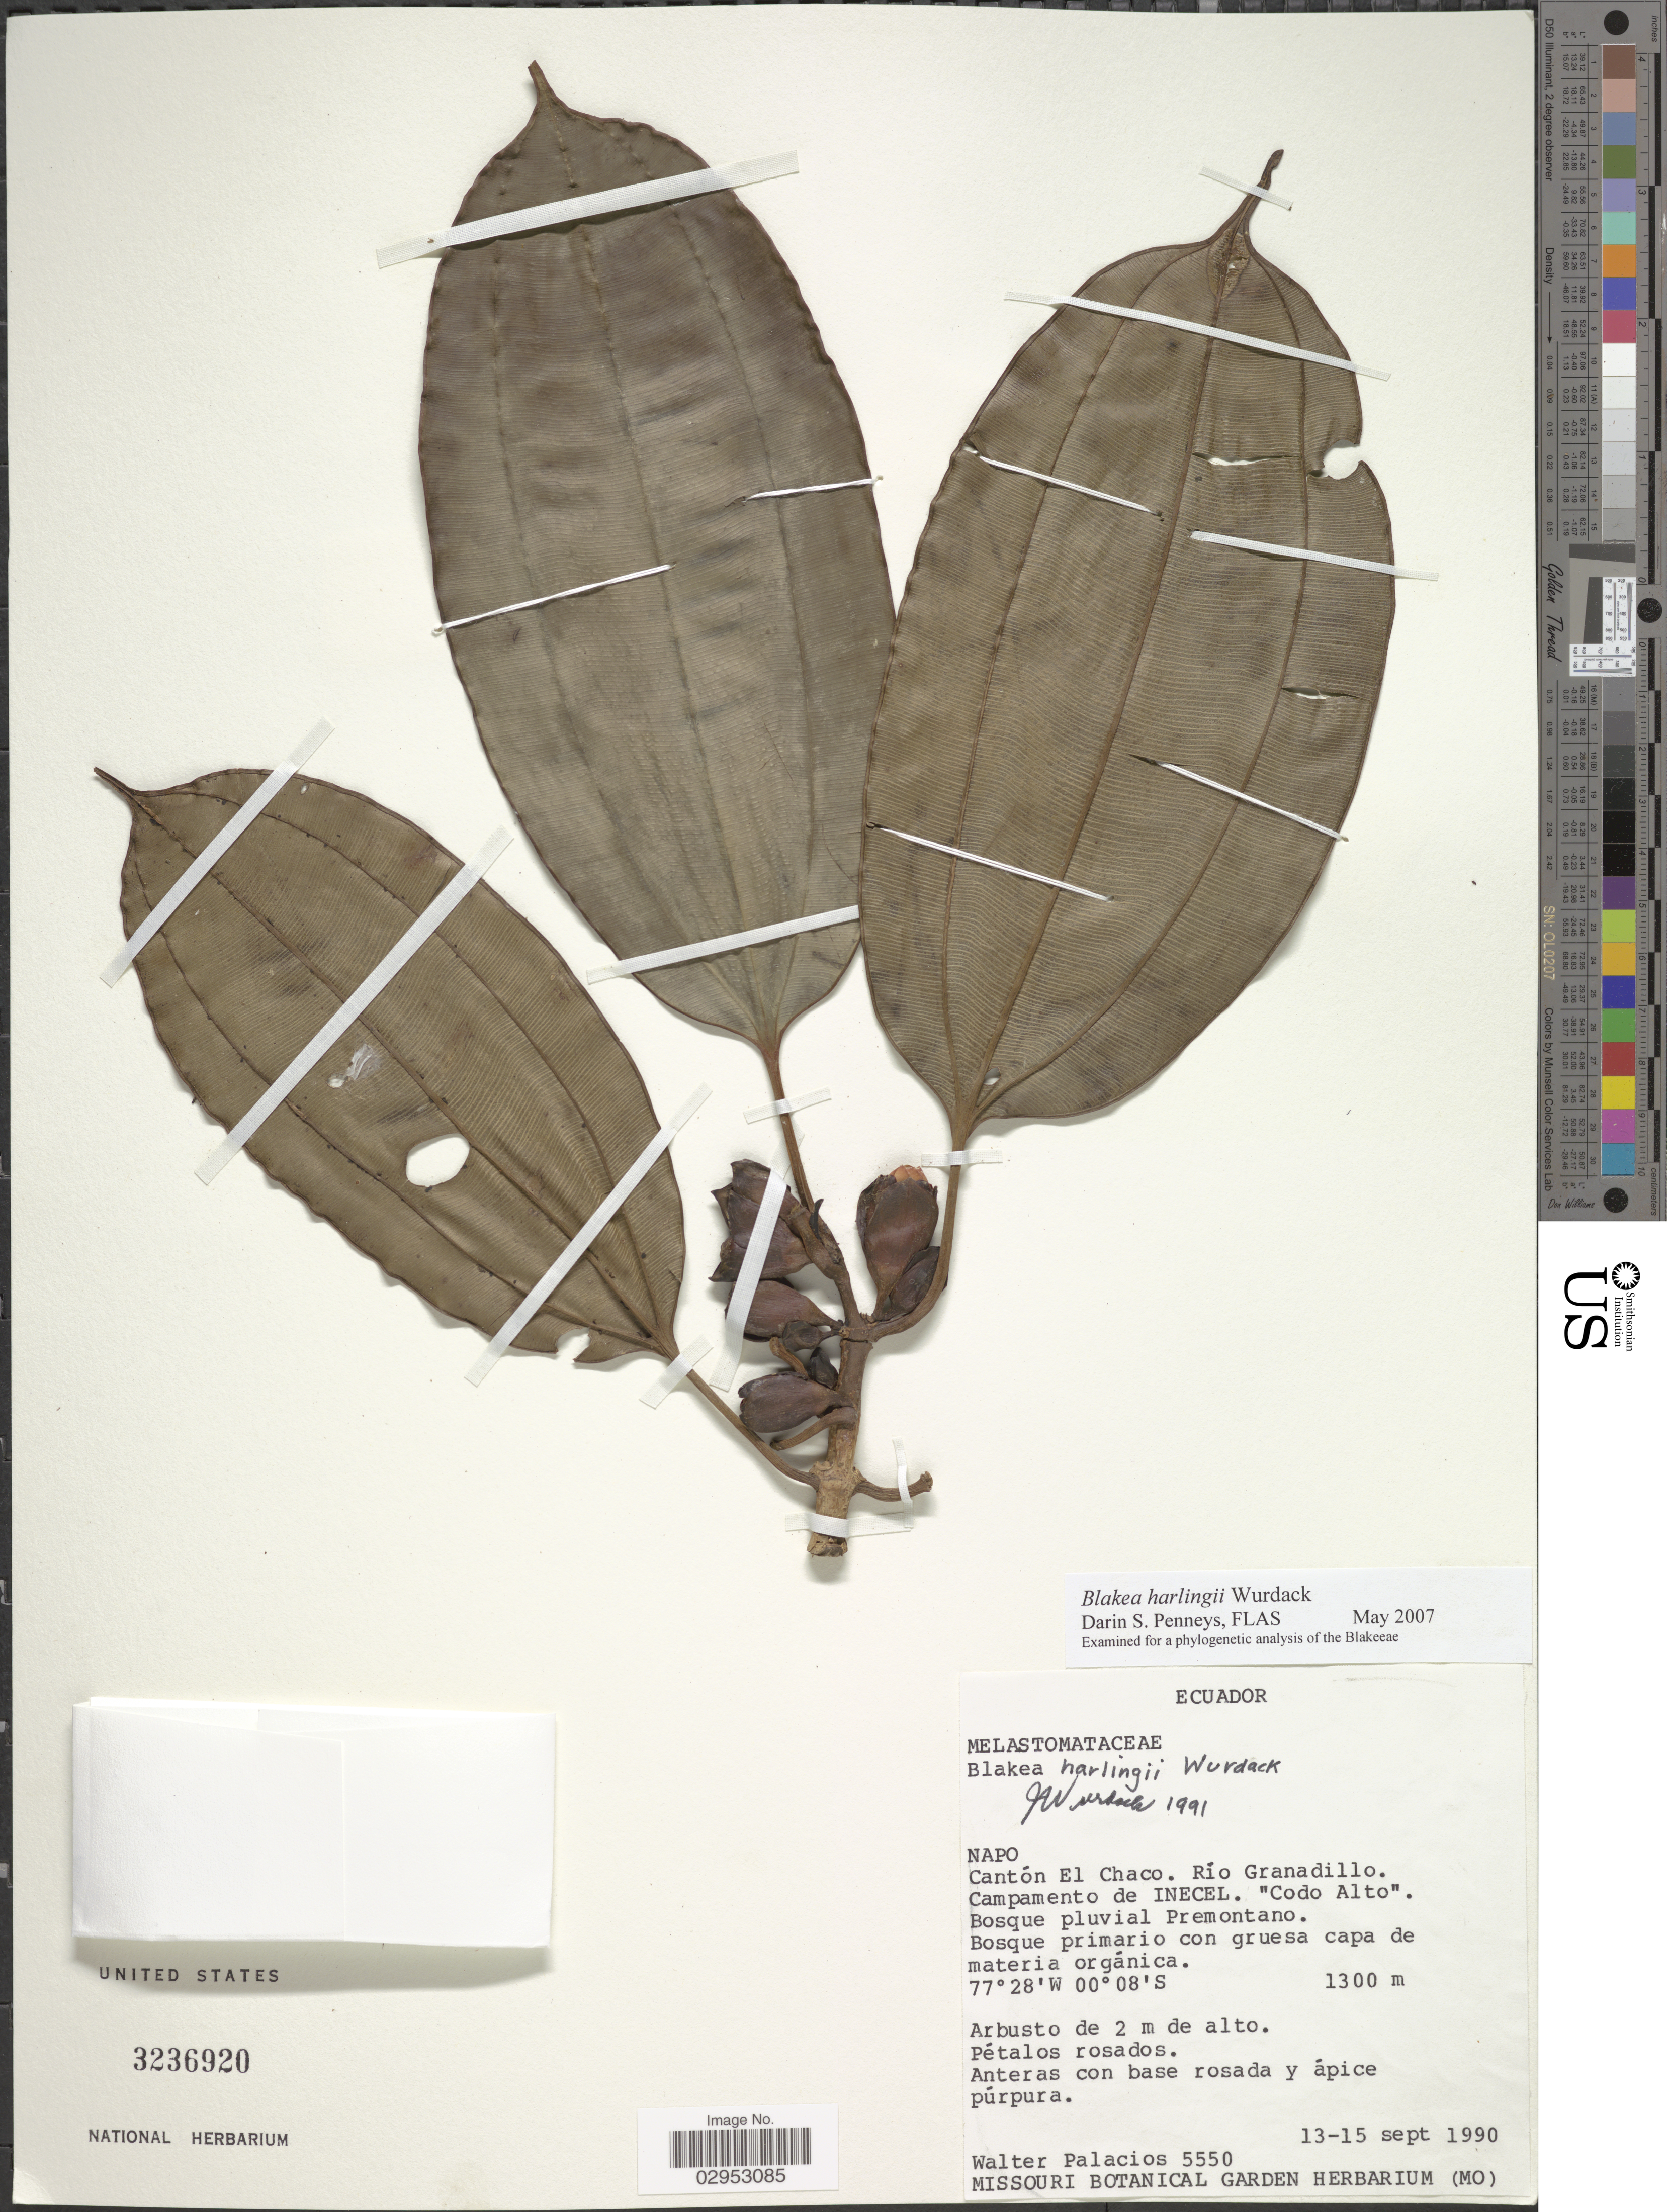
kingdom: Plantae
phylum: Tracheophyta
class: Magnoliopsida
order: Myrtales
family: Melastomataceae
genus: Blakea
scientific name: Blakea harlingii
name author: Wurdack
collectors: W. Palacios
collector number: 5550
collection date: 1990-09-13/1990-09-15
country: Ecuador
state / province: Napo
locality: Cantón El Chaco. Río Granadillo. Campamento de INECEL. "Codo Alto". Bosque pluvial Premontano.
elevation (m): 1300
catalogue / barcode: US 3236920